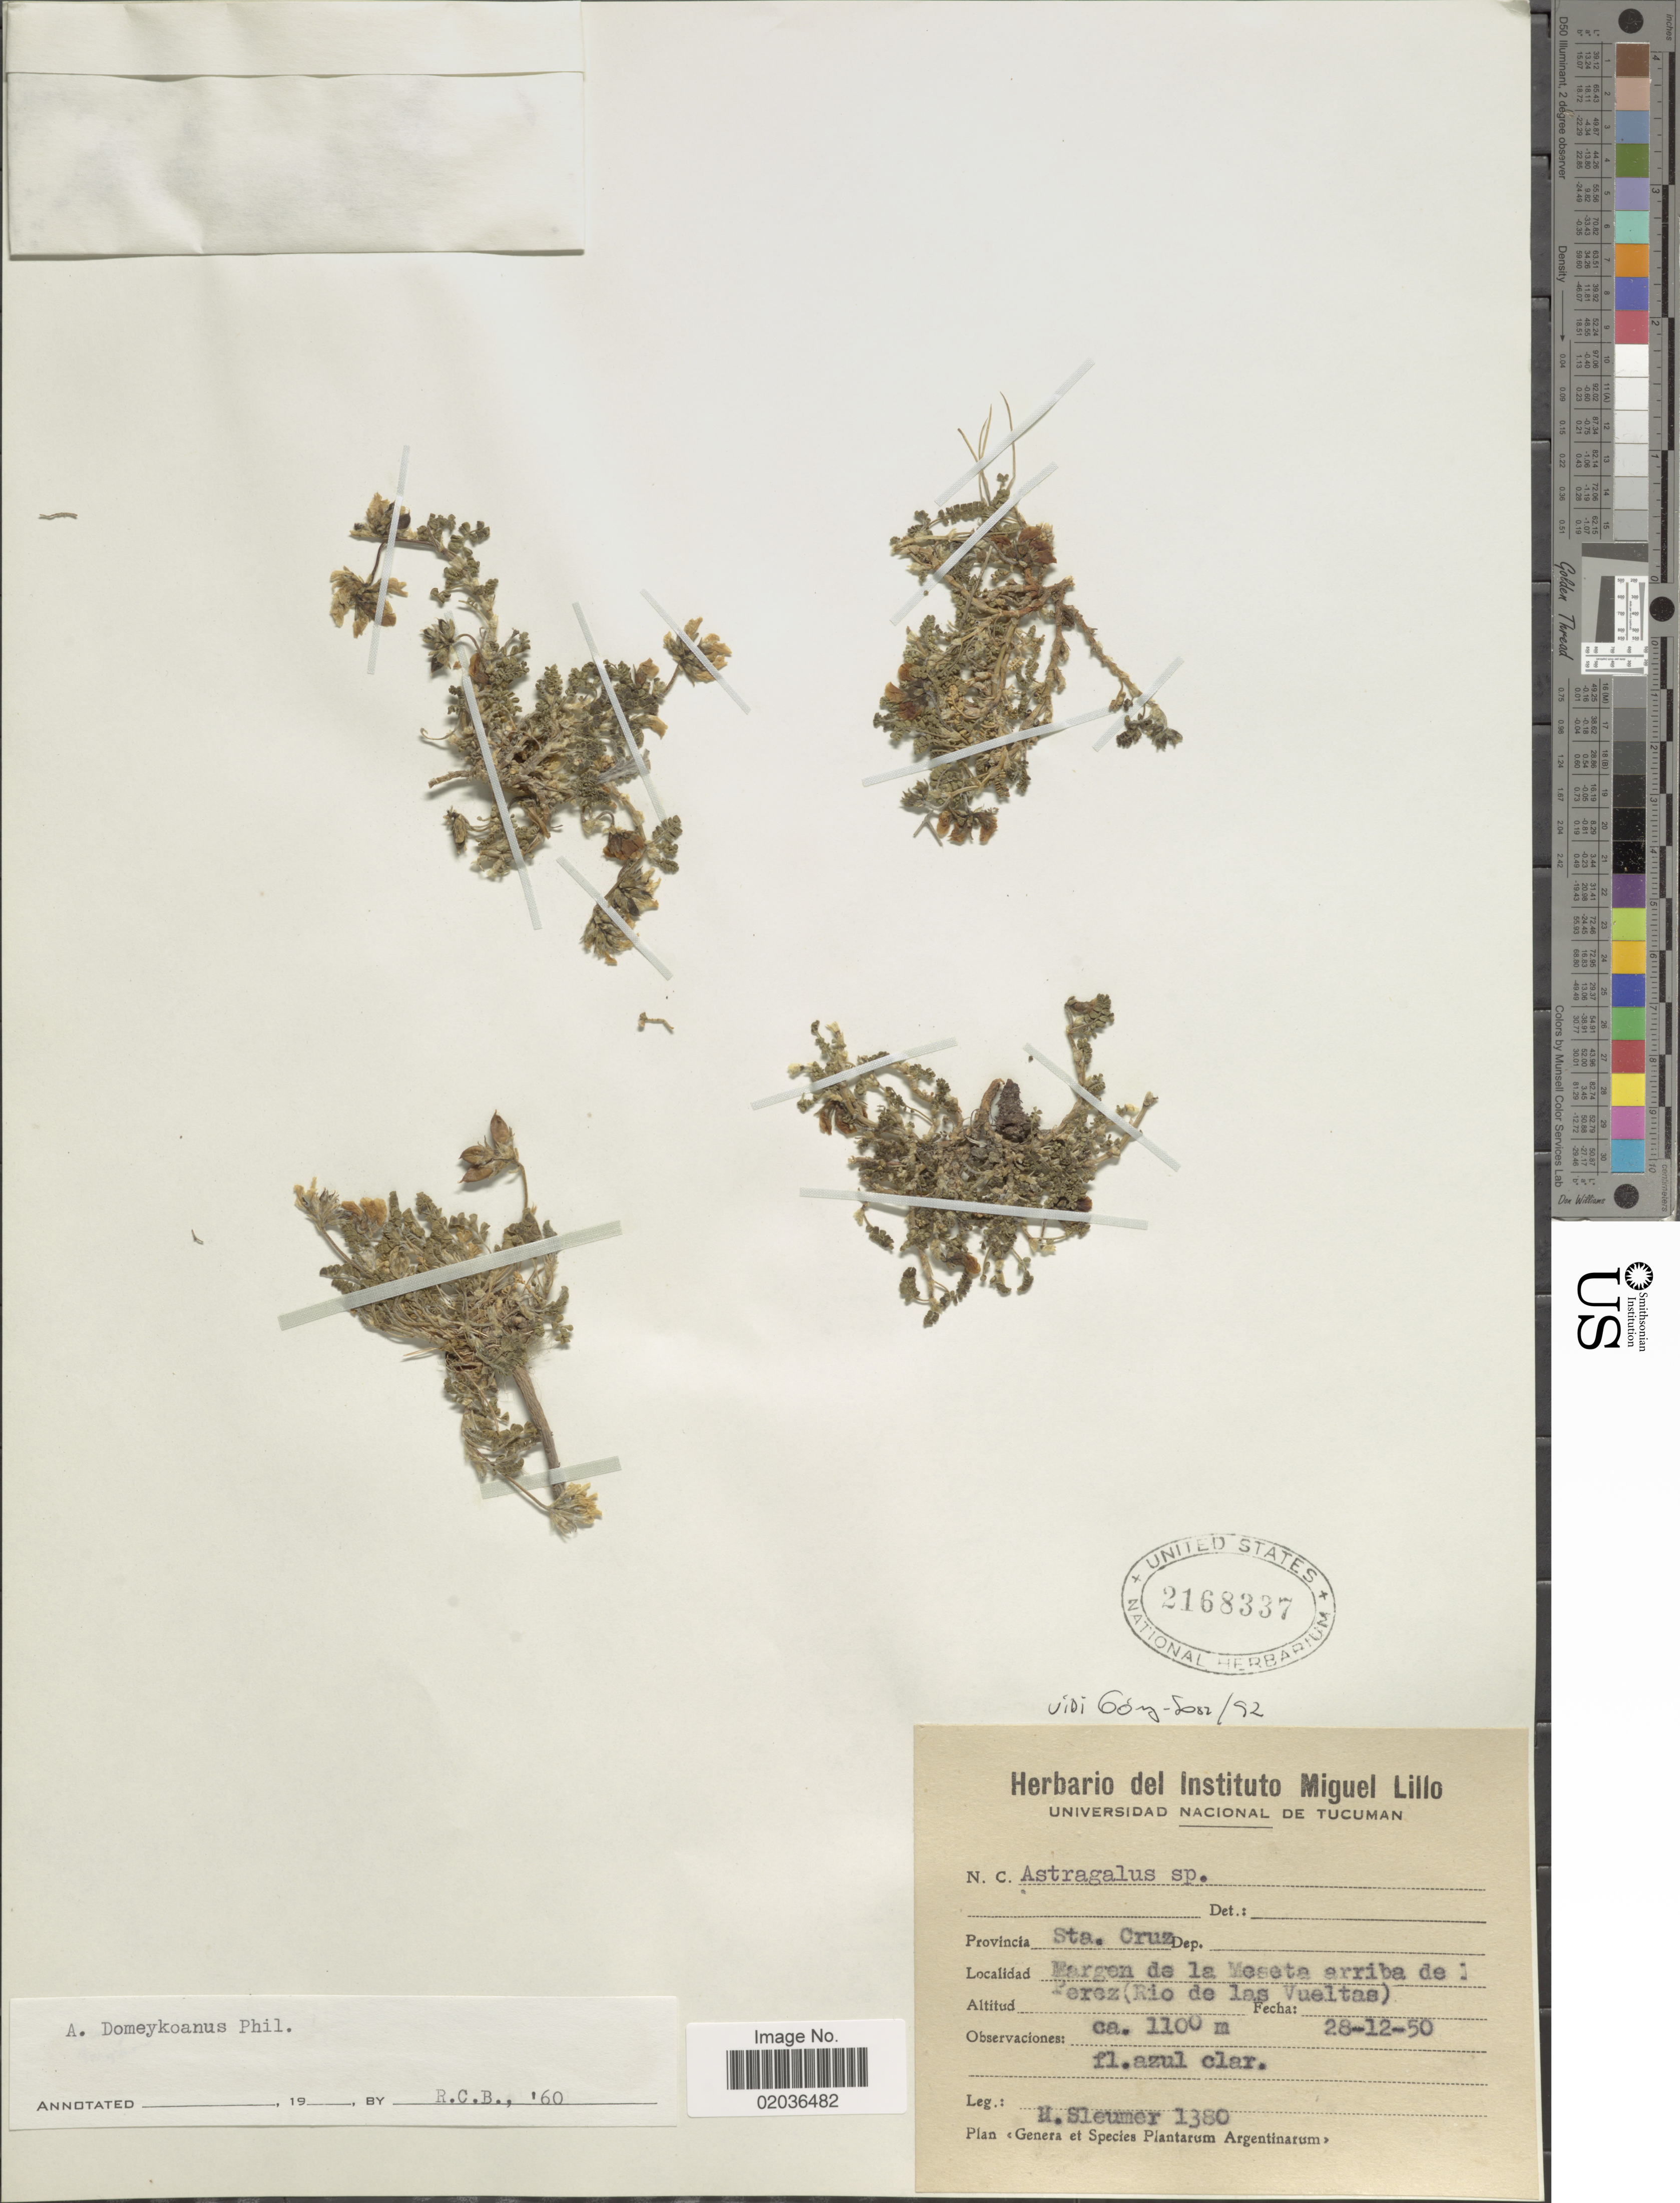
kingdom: Plantae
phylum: Tracheophyta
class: Magnoliopsida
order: Fabales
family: Fabaceae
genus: Astragalus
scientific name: Astragalus domeykoanus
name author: (Phil.) Reiche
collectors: H. O. Sleumer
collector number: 1380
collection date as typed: Transcribed d/m/y: 28/12/50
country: Argentina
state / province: Santa Cruz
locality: Provincia Sta. Cruz. Eargen de la meseta arriba de Perez ( Rio de las Vueltas)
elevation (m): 1100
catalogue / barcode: US 2168337